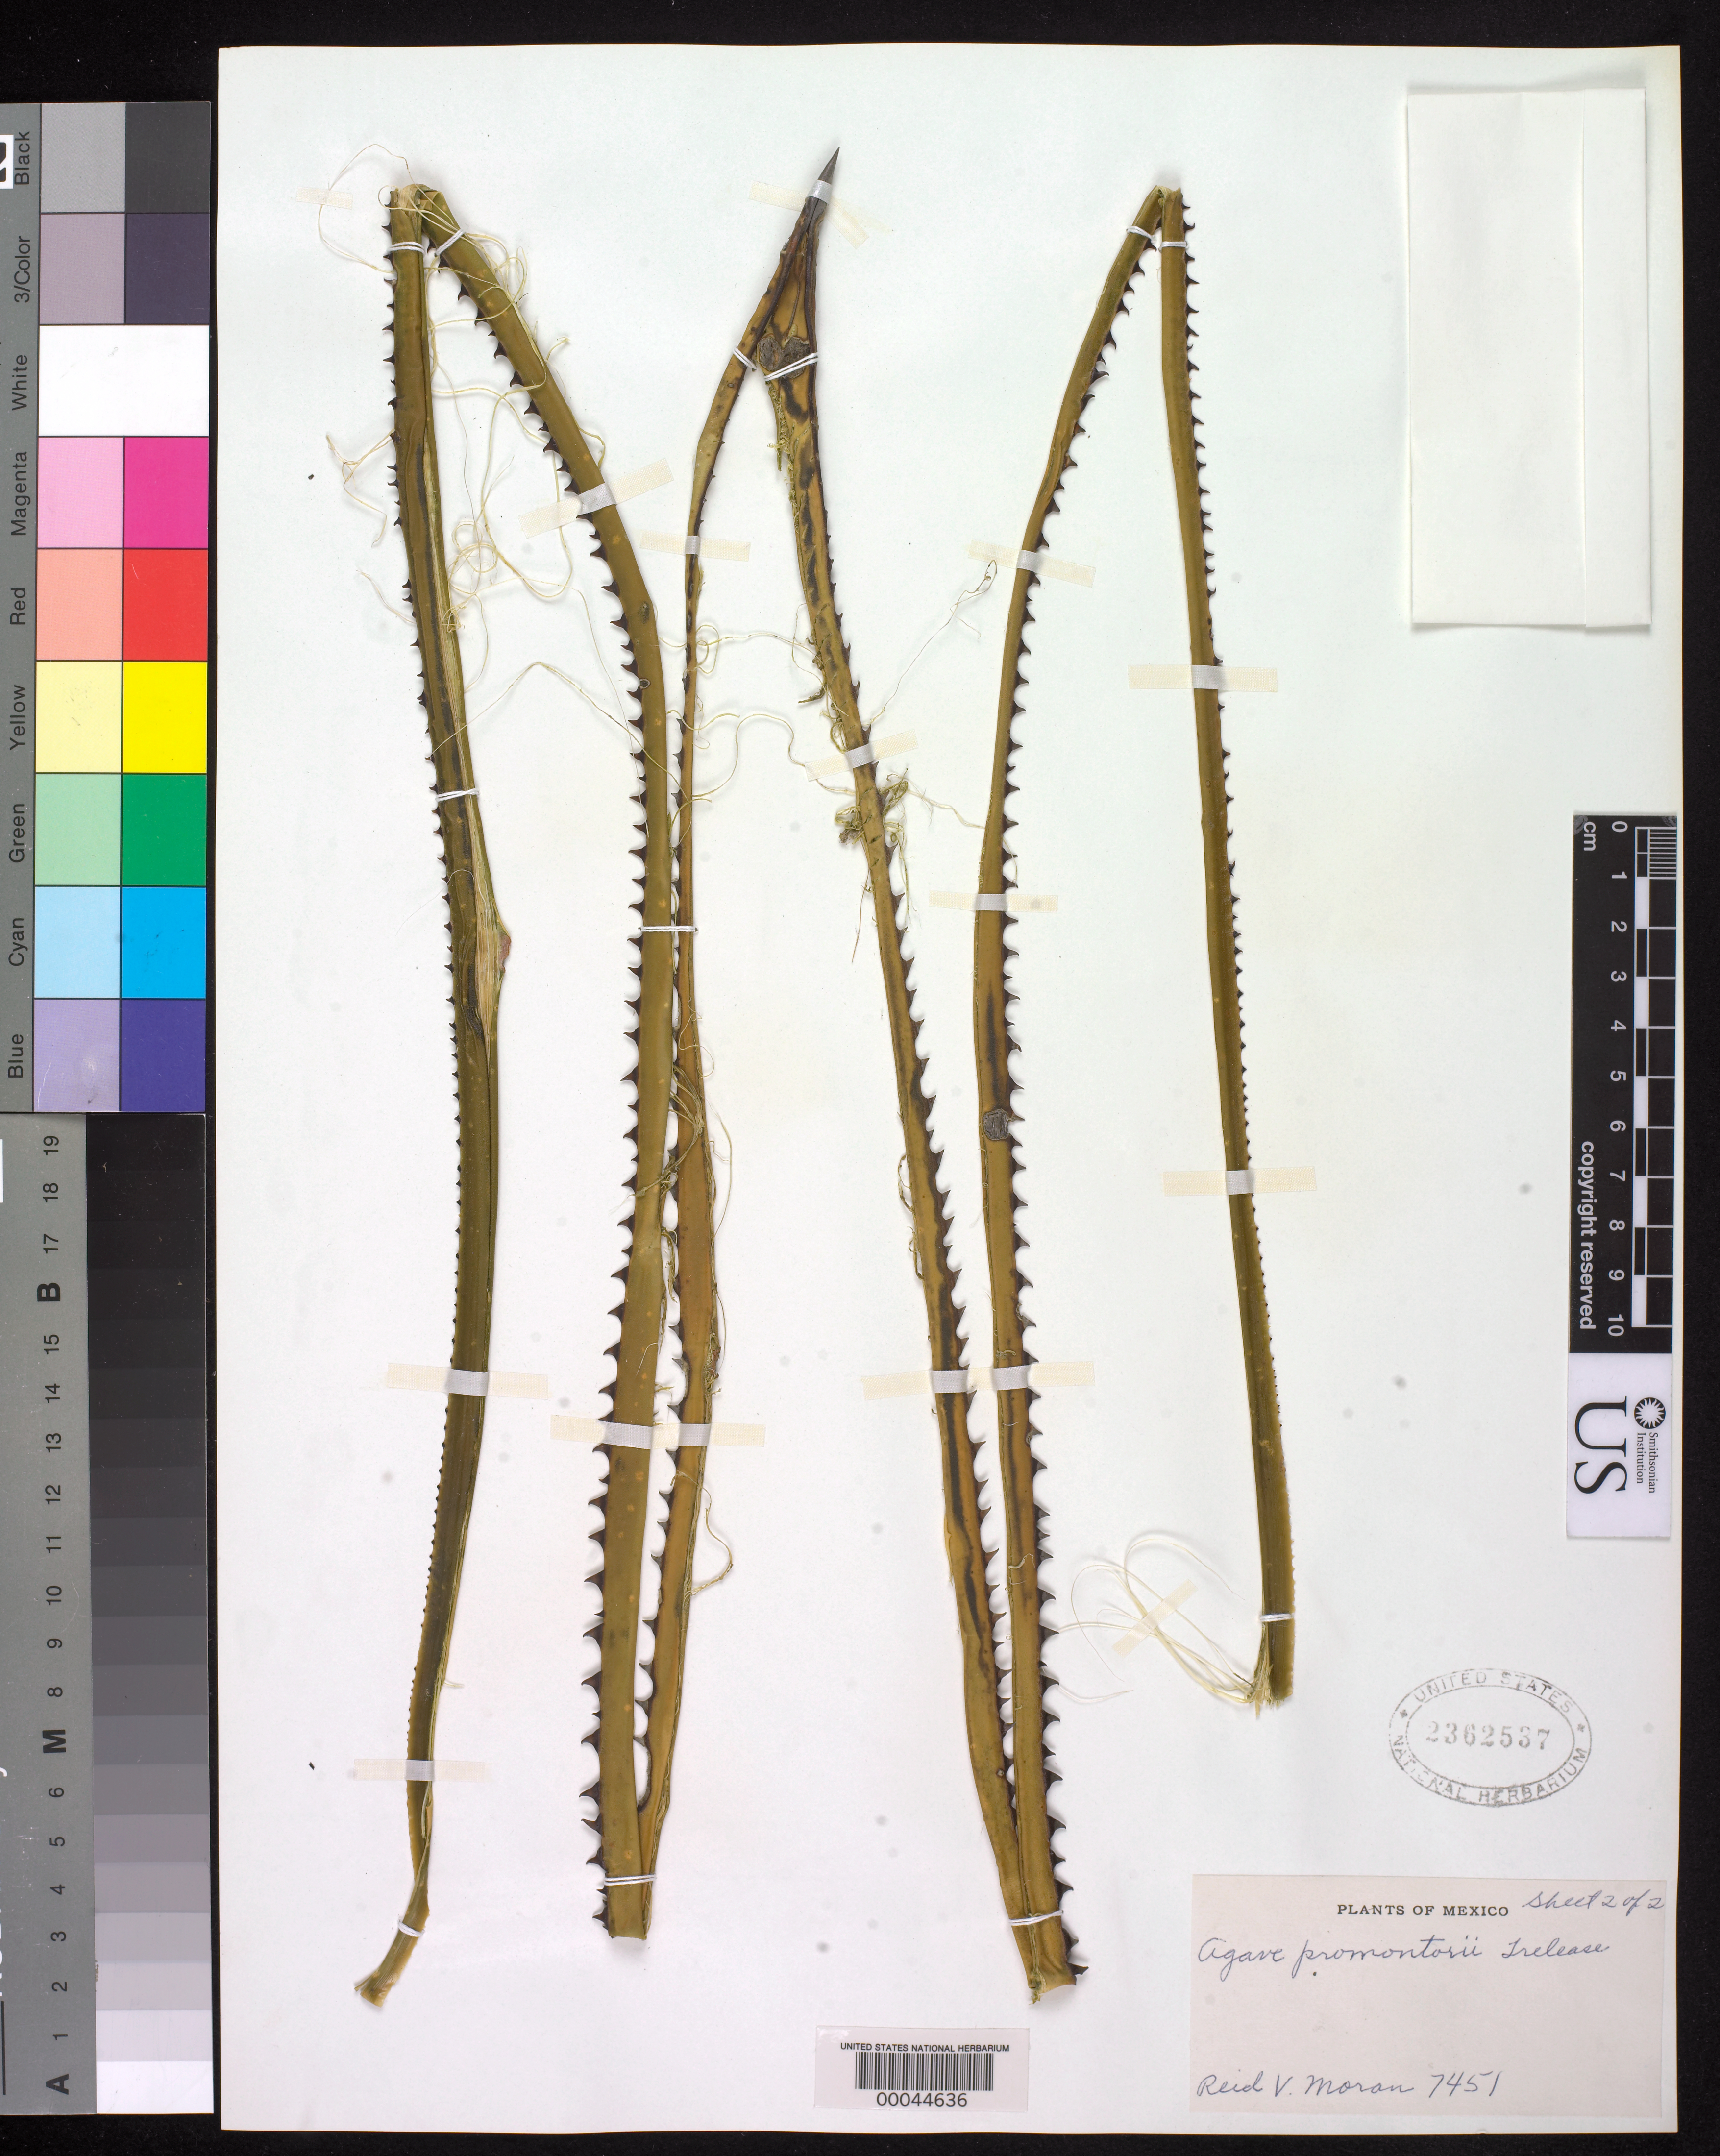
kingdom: Plantae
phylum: Tracheophyta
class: Liliopsida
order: Asparagales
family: Asparagaceae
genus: Agave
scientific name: Agave promontorii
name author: Trel.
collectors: R. V. Moran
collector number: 7451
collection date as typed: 18 May 1959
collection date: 1959-05-18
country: Mexico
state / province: Baja California Sur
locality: Cape region; La Aguja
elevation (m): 1900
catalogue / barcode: US 2362537